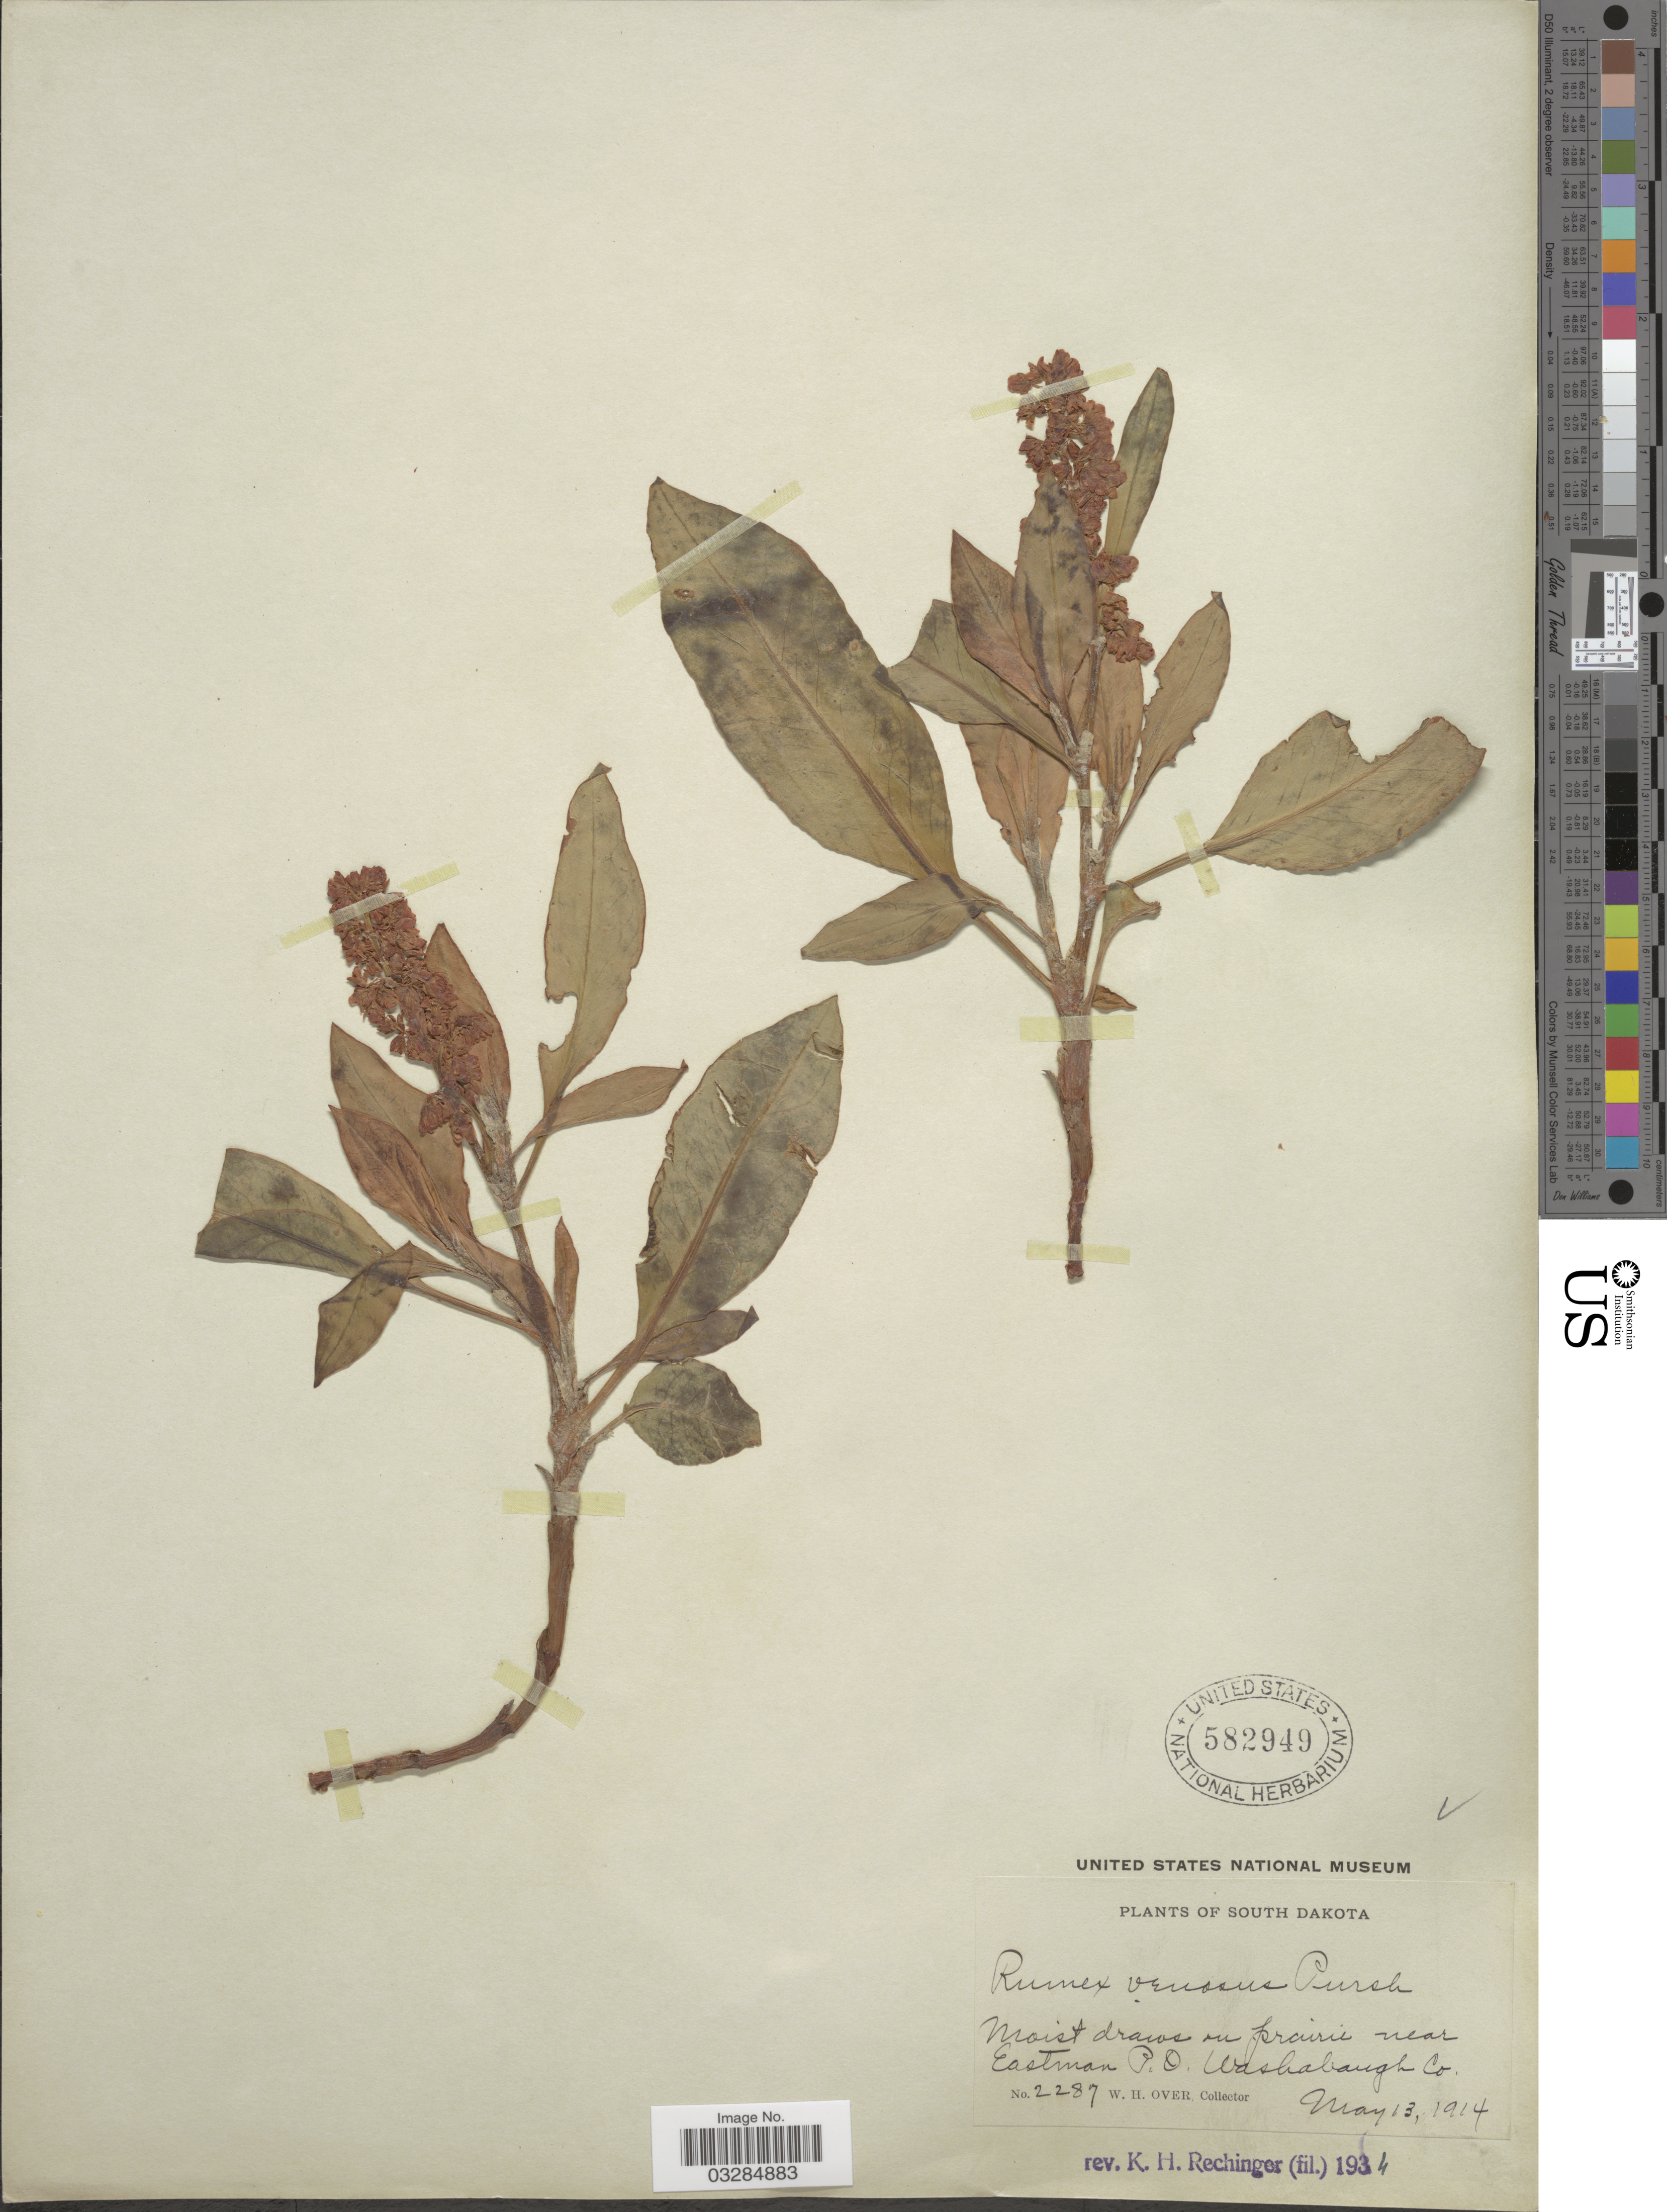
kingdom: Plantae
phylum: Tracheophyta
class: Magnoliopsida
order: Caryophyllales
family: Polygonaceae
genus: Rumex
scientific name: Rumex venosus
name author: Pursh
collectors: W. Over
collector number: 2287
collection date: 1914-05-13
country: United States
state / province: South Dakota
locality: Moist draws on prairie near Eastman P.O. Washabaugh Co.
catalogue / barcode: US 582949